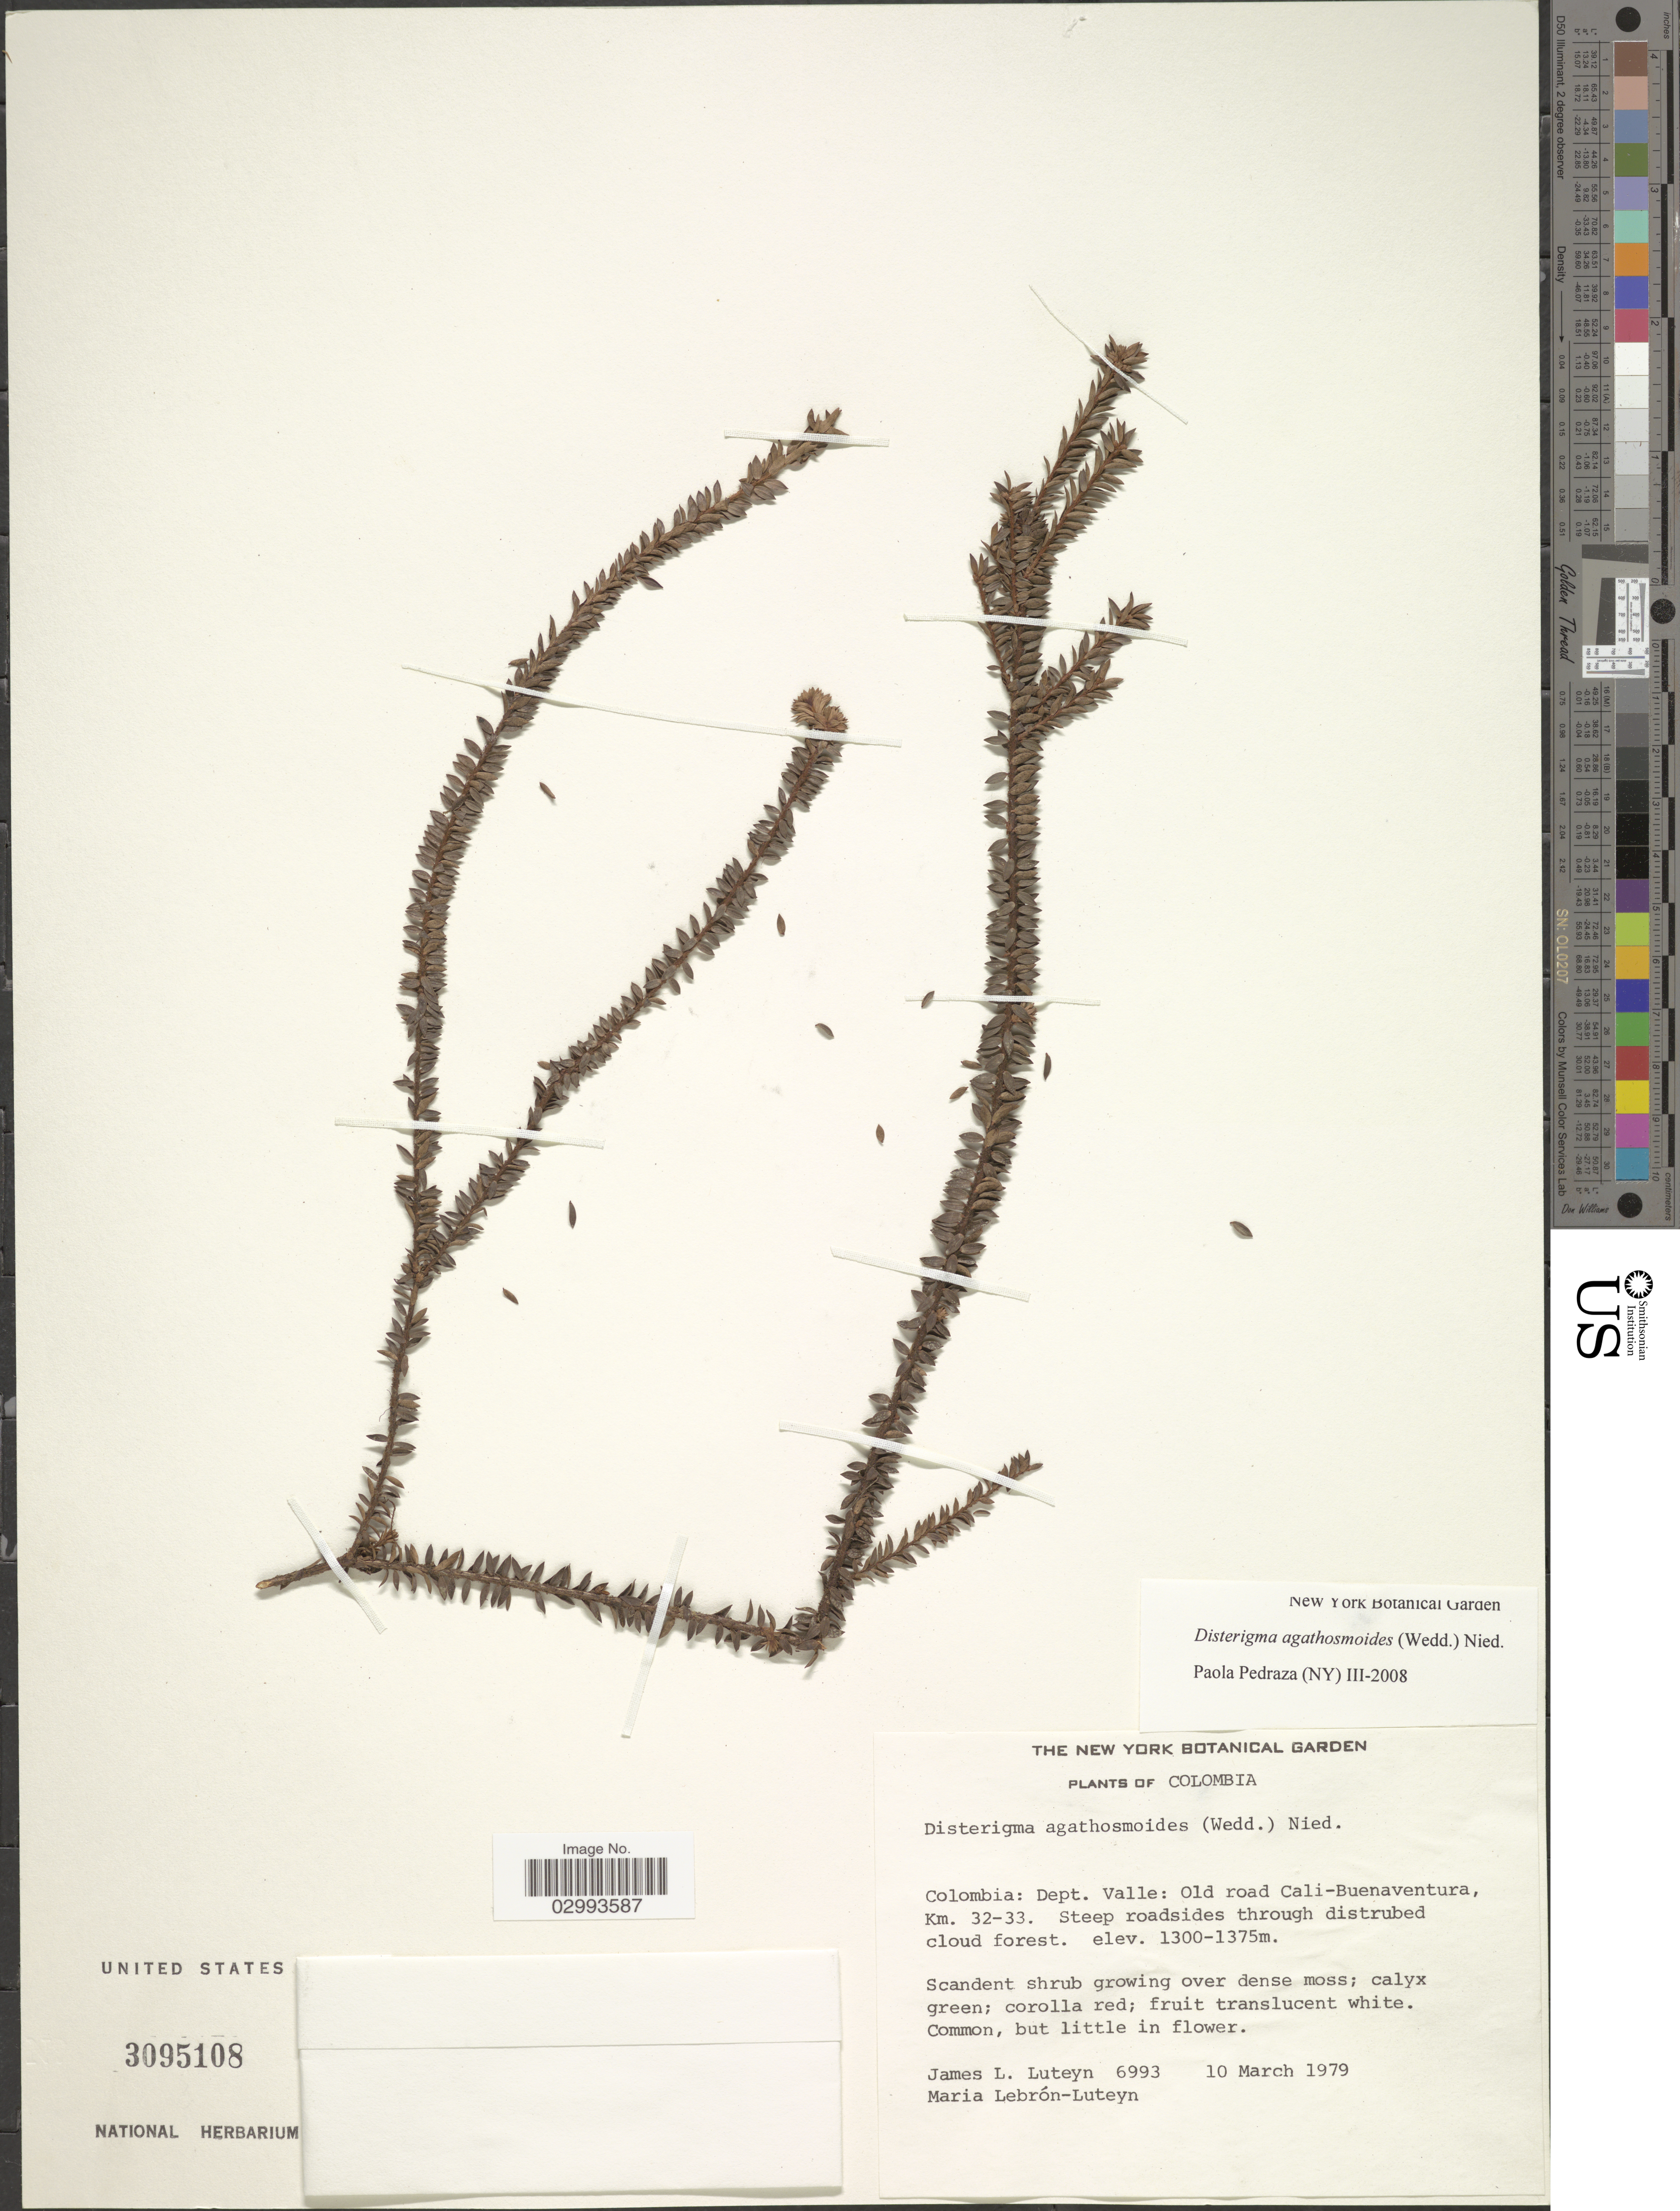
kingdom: Plantae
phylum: Tracheophyta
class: Magnoliopsida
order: Ericales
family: Ericaceae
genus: Disterigma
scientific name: Disterigma agathosmoides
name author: (Wedd.) Nied.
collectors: J. Luteyn & M. L. Lebrón-Luteyn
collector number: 6993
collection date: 1979-03-10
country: Colombia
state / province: Valle del Cauca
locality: Dept. Valle: Old road Cali-Buenaventura, Km. 32-33.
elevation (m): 1300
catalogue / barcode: US 3095108